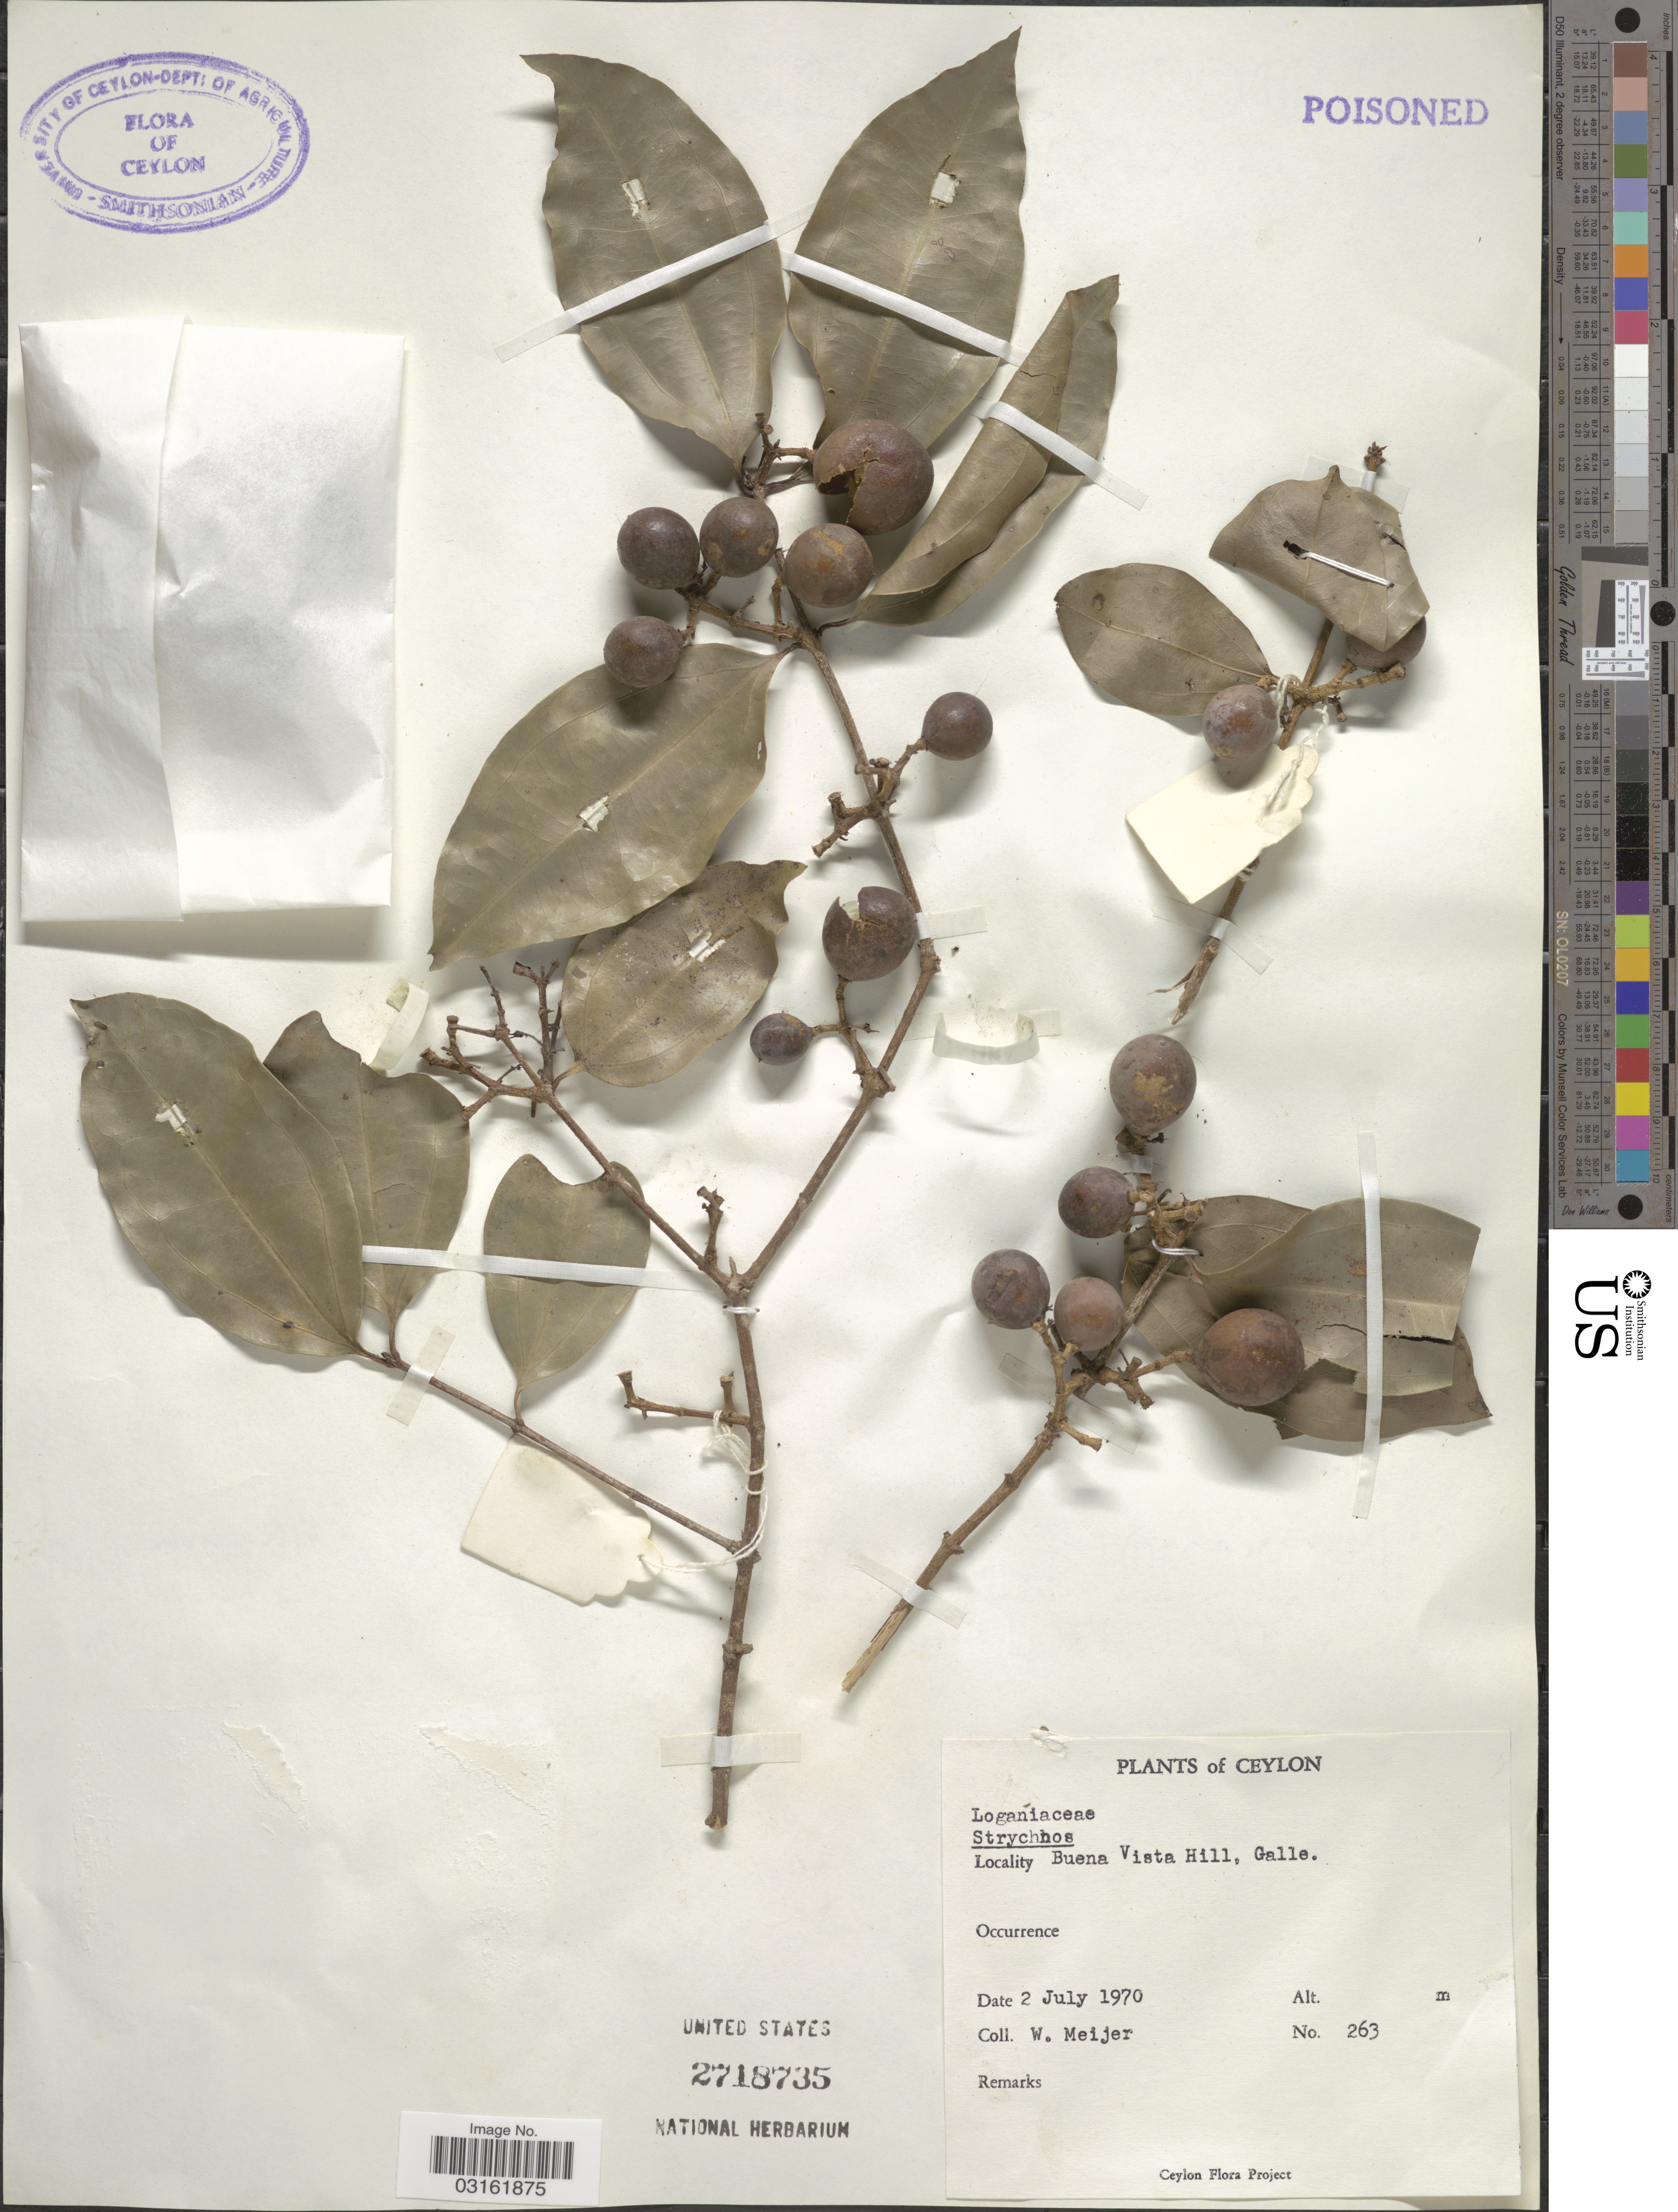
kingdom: Plantae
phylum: Tracheophyta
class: Magnoliopsida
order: Gentianales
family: Loganiaceae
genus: Strychnos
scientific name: Strychnos sp.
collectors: W. Meijer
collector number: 263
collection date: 1970-07-02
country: Sri Lanka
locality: Ceylon. Buena Vista Hill, Galle.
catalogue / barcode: US 2718735